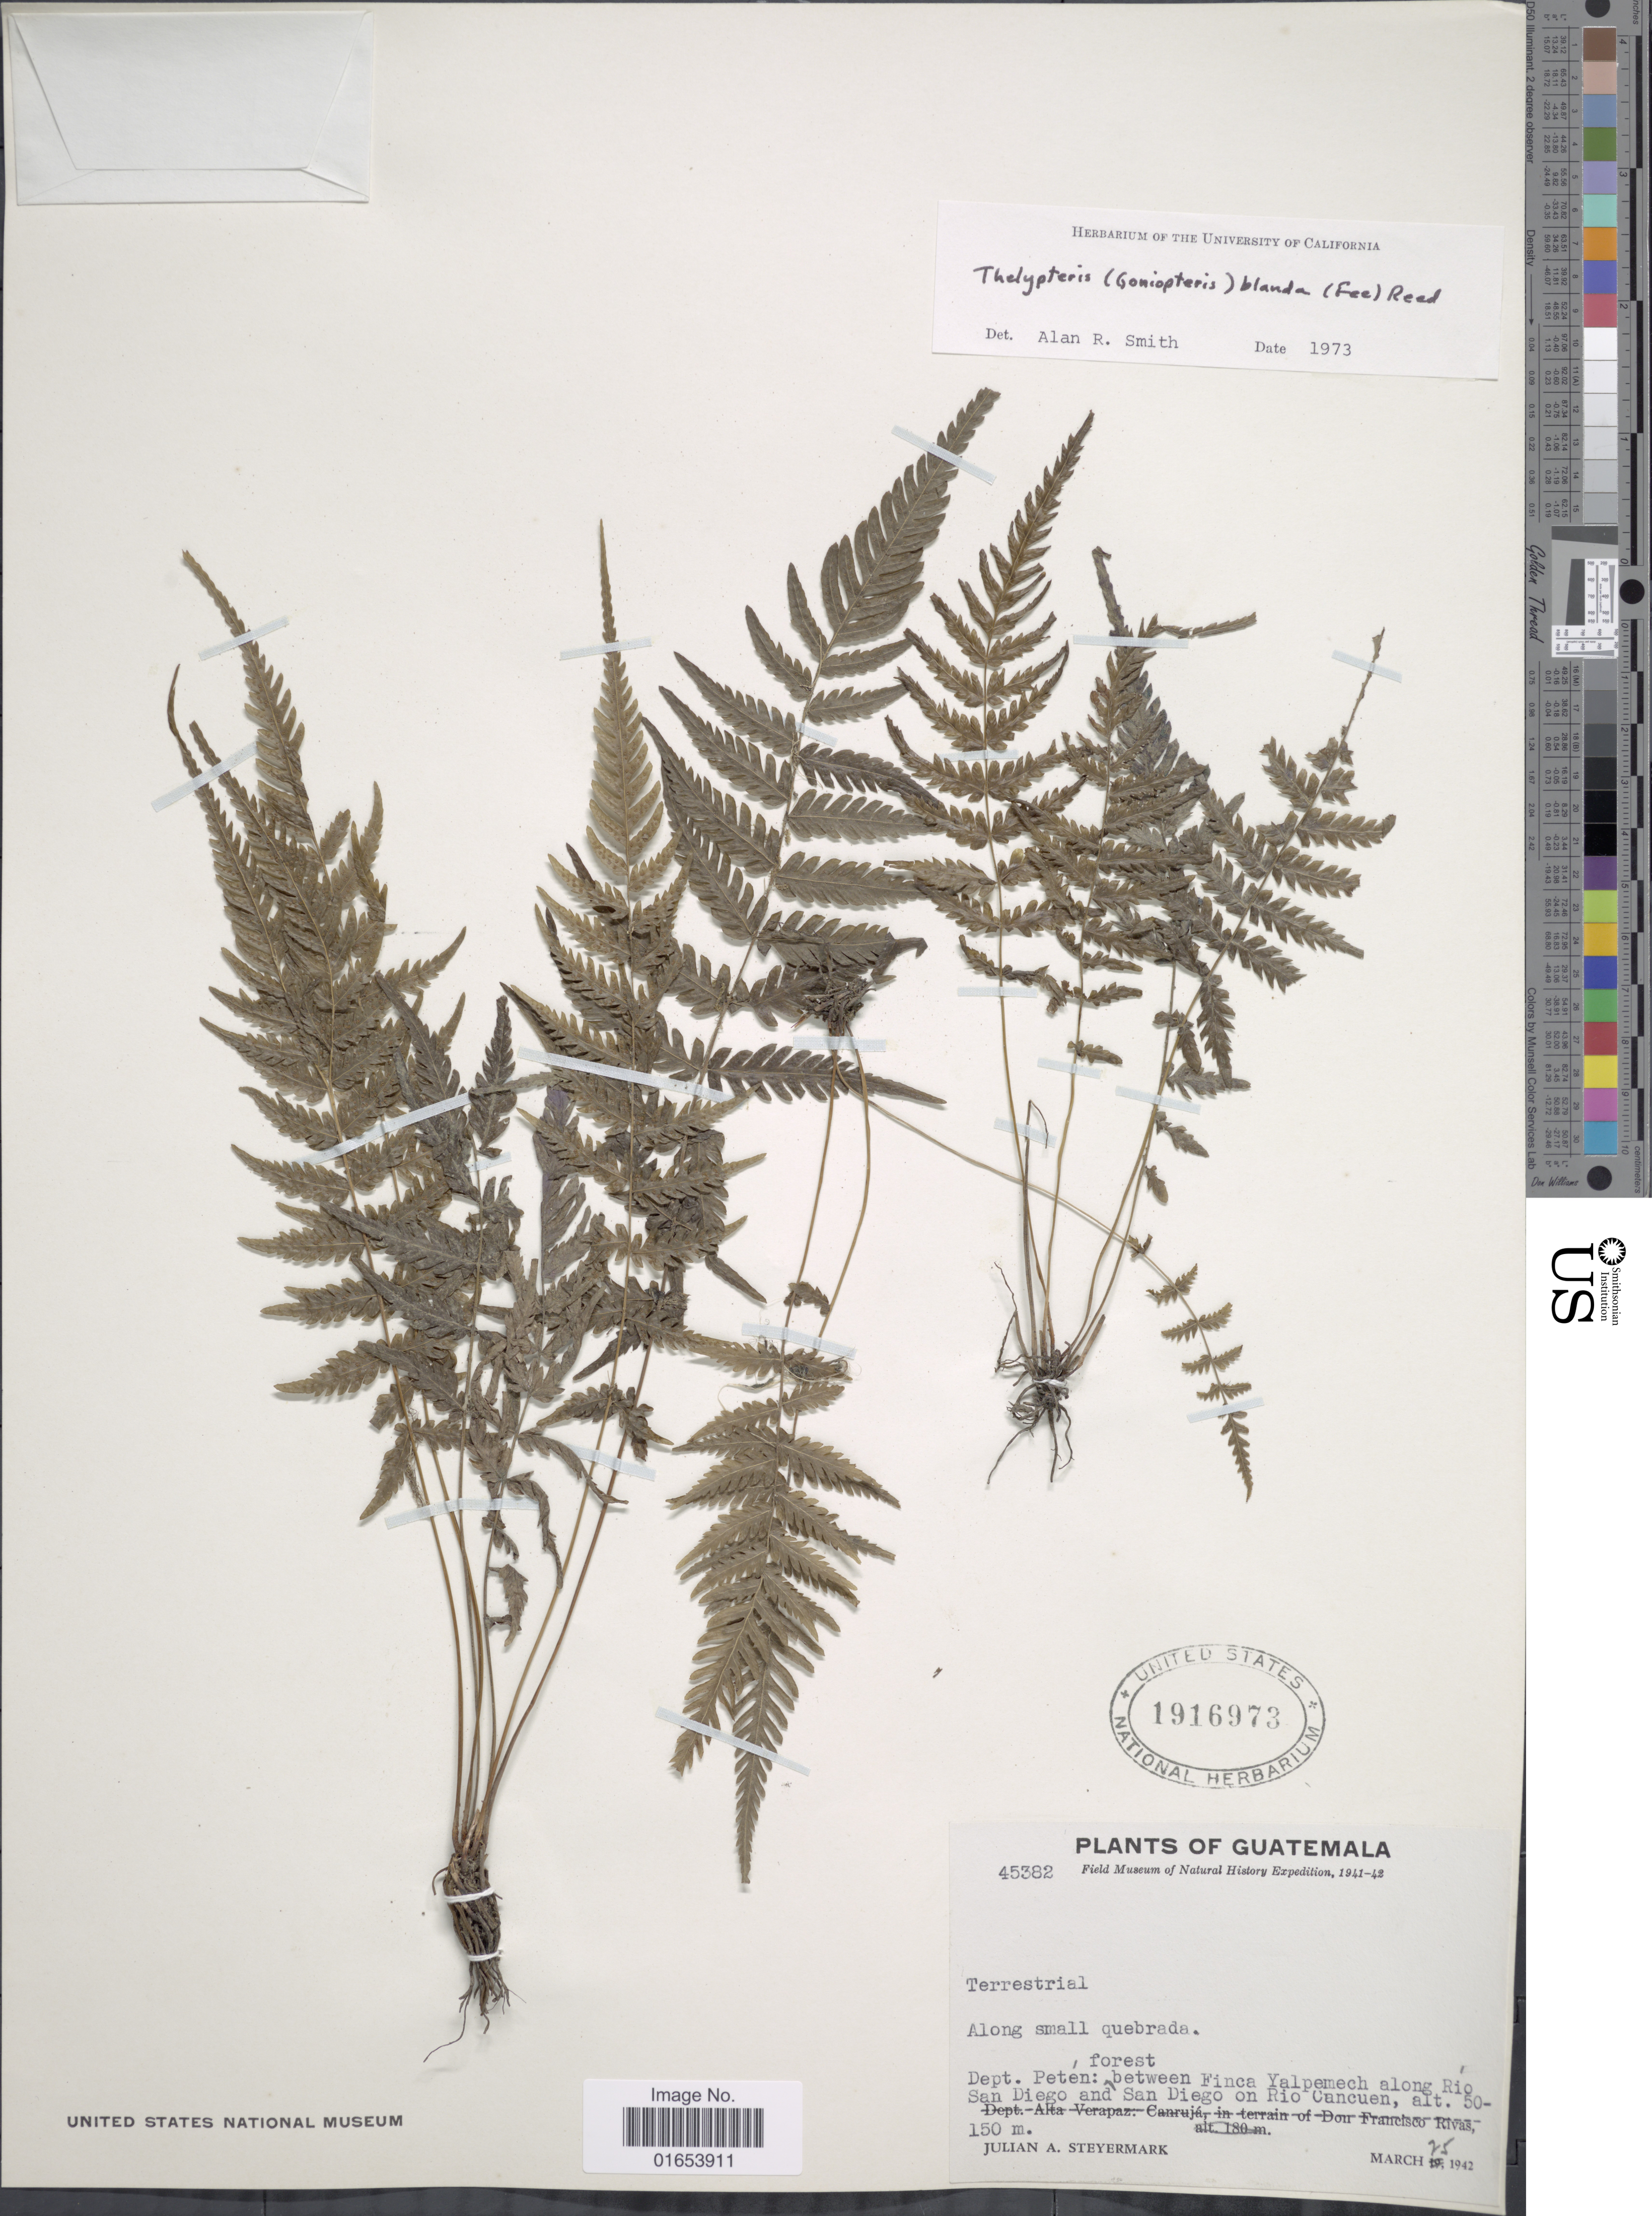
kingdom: Plantae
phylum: Tracheophyta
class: Polypodiopsida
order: Polypodiales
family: Thelypteridaceae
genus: Goniopteris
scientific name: Goniopteris blanda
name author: (Fée) Salino & T.E. Almeida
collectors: J. Steyermark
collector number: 45382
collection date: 1942-03-25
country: Guatemala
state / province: El Petén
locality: Dept. Peten: forest between Finca Yalpemech along Rio San Diego and San Diego on Rio Cancuen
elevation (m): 50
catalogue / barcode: US 1916973